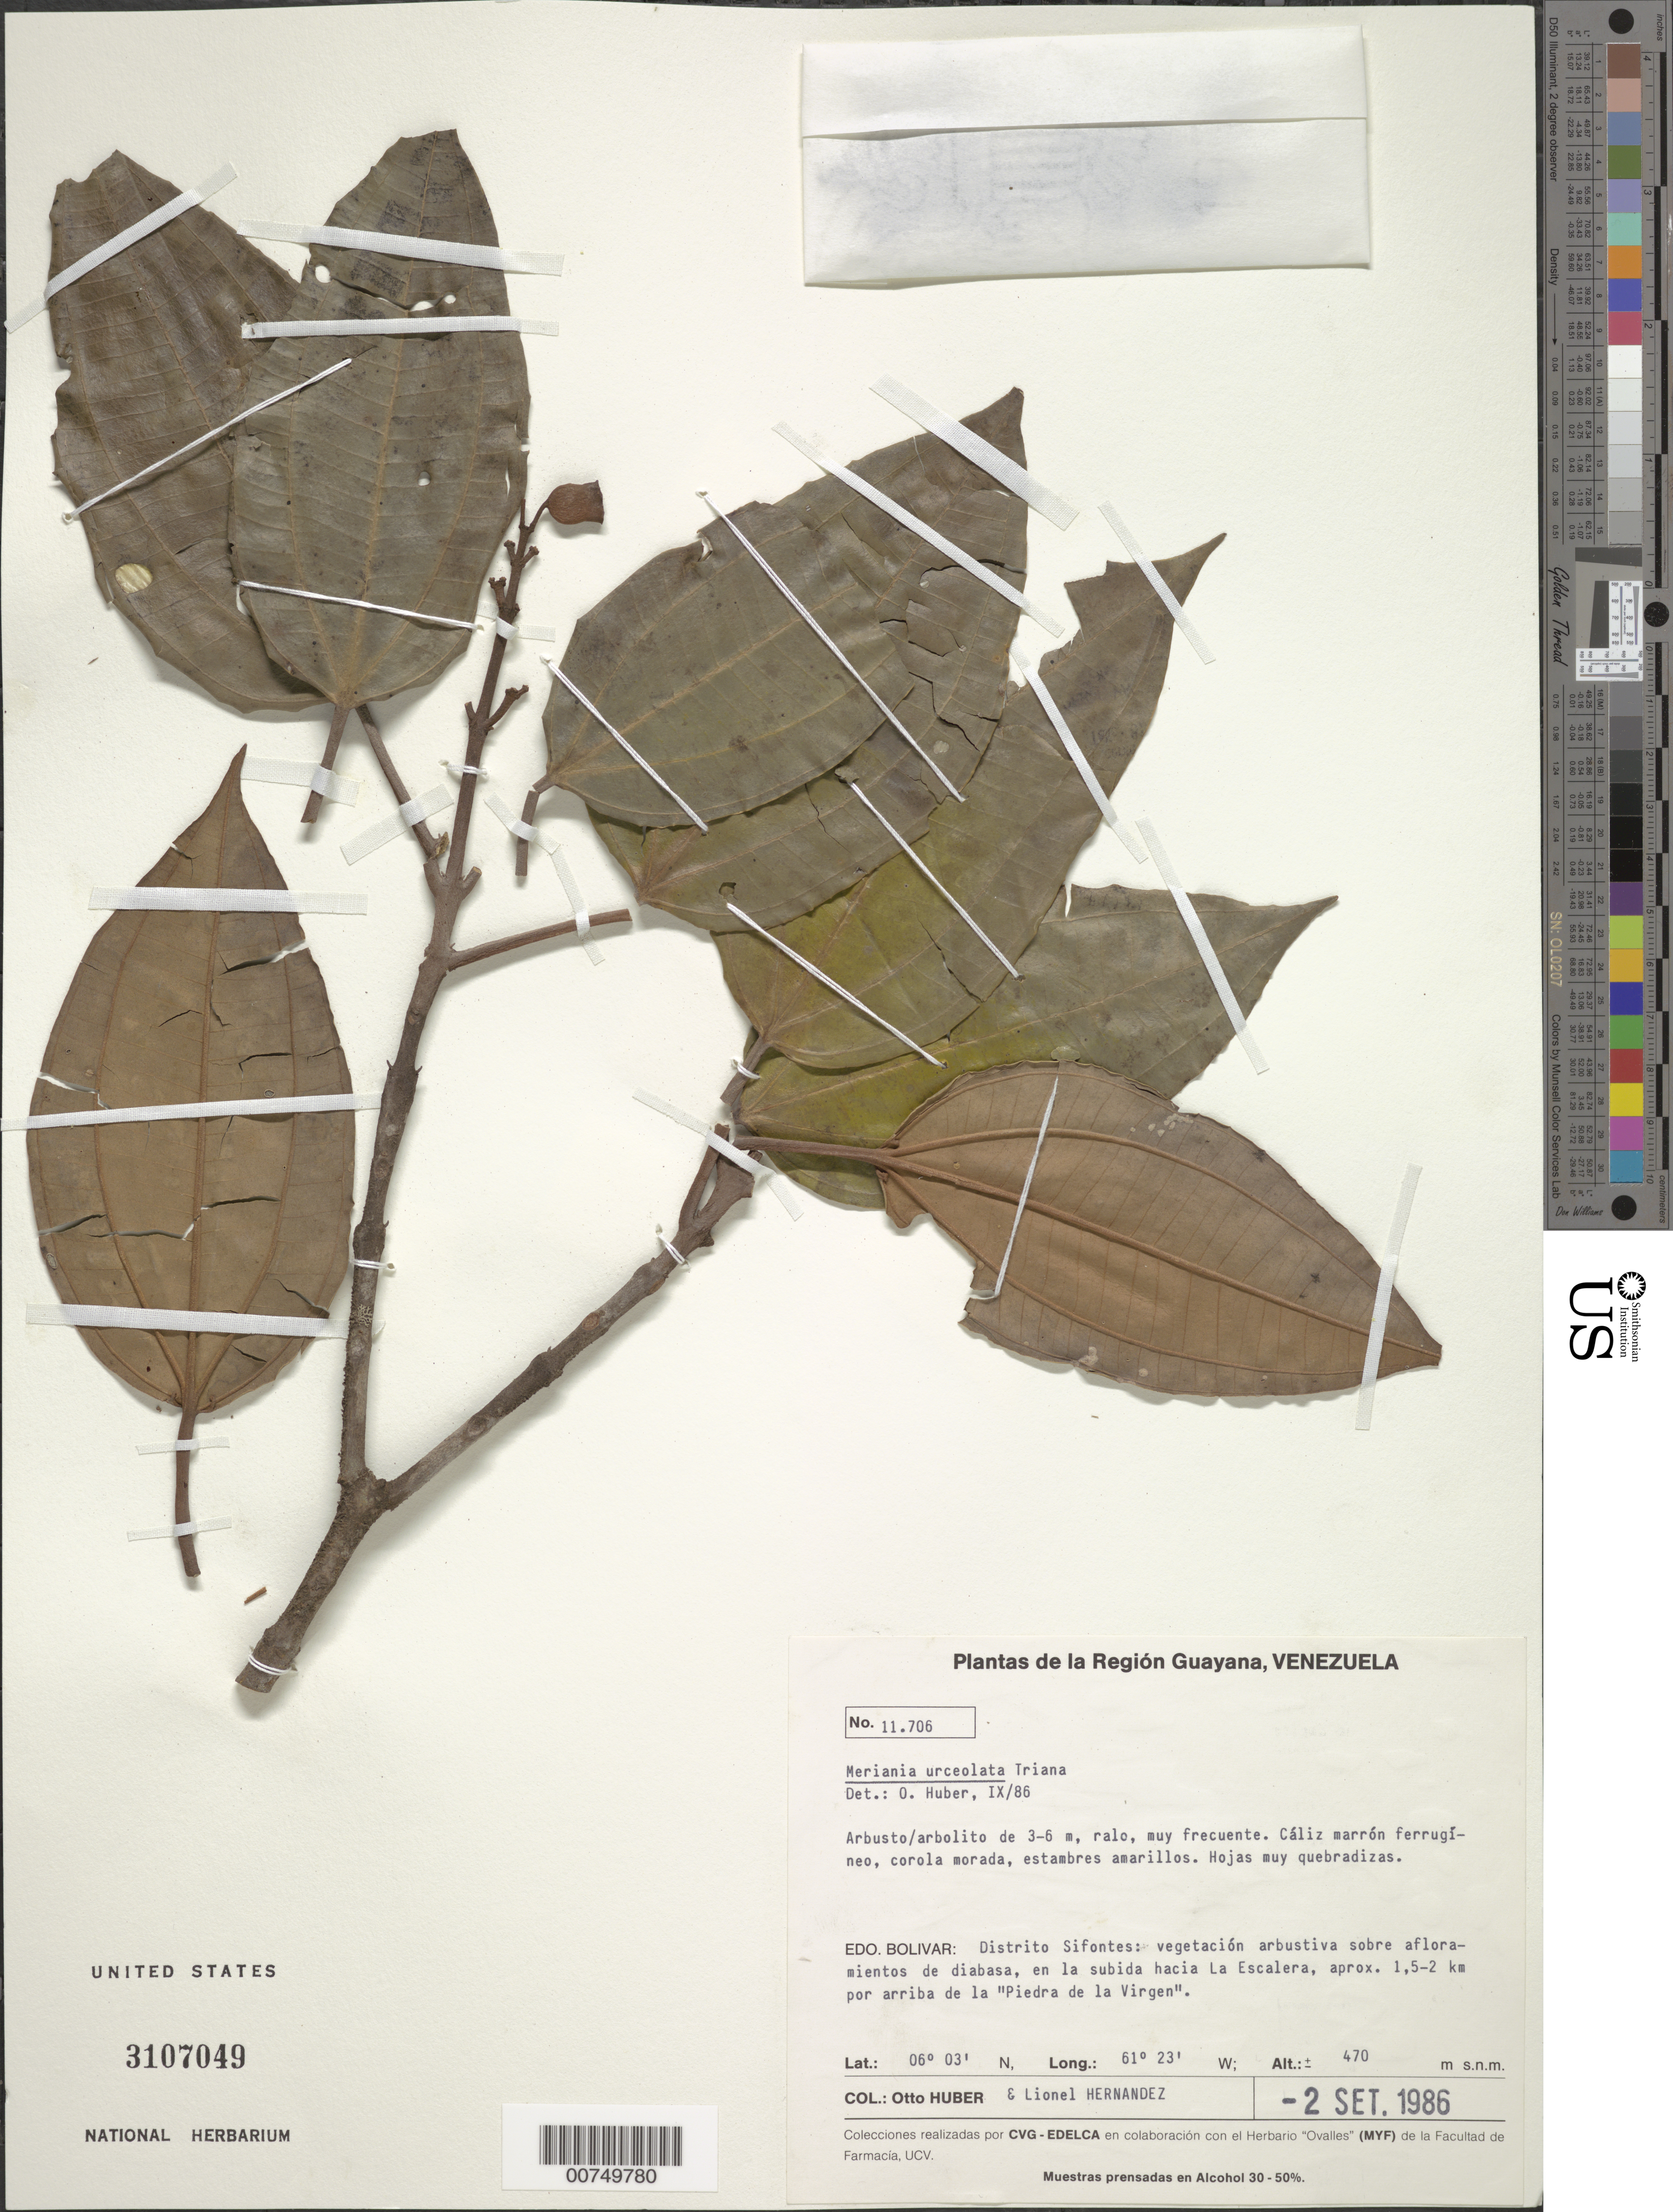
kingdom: Plantae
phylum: Tracheophyta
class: Magnoliopsida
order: Myrtales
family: Melastomataceae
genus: Meriania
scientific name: Meriania urceolata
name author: Triana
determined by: Huber, Otto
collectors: O. Huber & L. Hernández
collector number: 11706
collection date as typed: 2-Sep-86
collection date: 1986-09-02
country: Venezuela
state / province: Bolívar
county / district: Sifontes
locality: La Escalera, 1.5-2 km por arriba de la Piedra de la Virgen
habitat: Arbustiva sobre afloramientos de diabasa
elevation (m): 470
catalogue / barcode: US 3107049